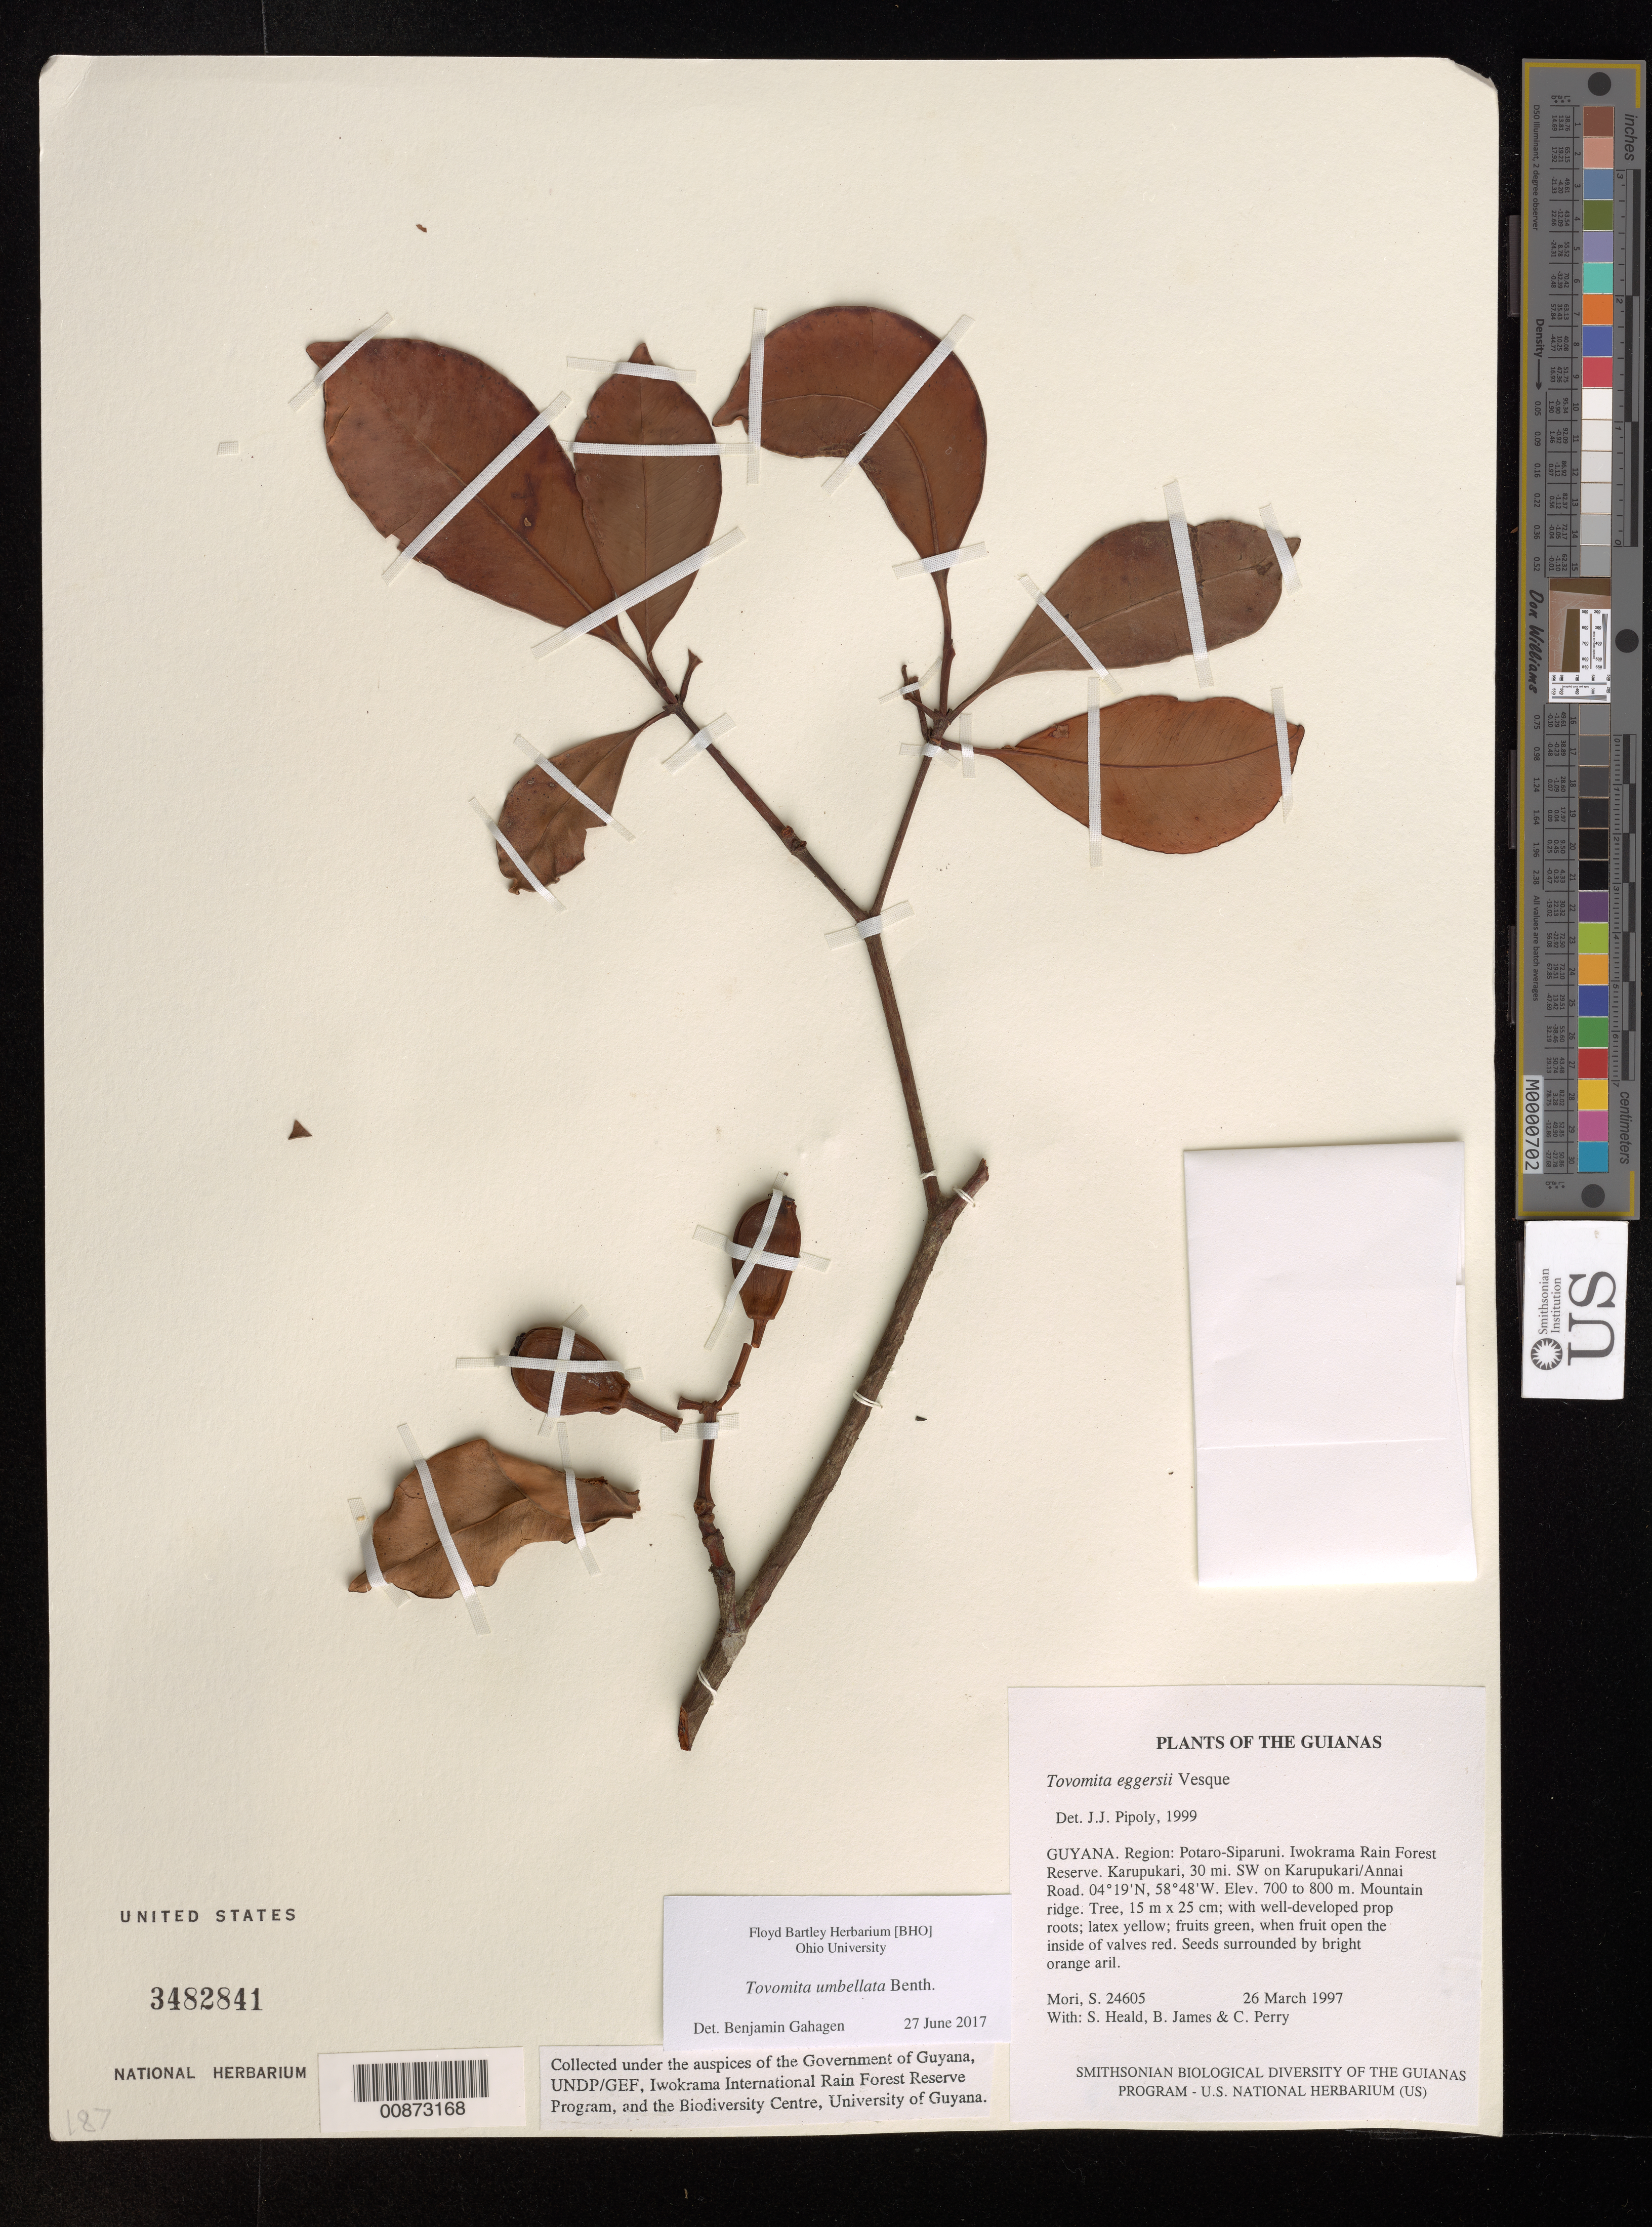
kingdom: Plantae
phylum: Tracheophyta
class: Magnoliopsida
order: Malpighiales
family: Clusiaceae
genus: Tovomita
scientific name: Tovomita umbellata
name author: Benth.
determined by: Gahagen, Benjamin, (BHO), Ohio University (UNITED STATES)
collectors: S. Mori, S. Heald, B. James & C. Perry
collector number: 24605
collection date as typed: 26 March 1997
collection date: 1997-03-26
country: Guyana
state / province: Potaro-Siparuni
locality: Iwokrama Rain Forest Reserve. Karupukari, 30 mi. SW on Karupukari/Annai Road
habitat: Mountain ridge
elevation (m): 700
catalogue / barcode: US 3482841